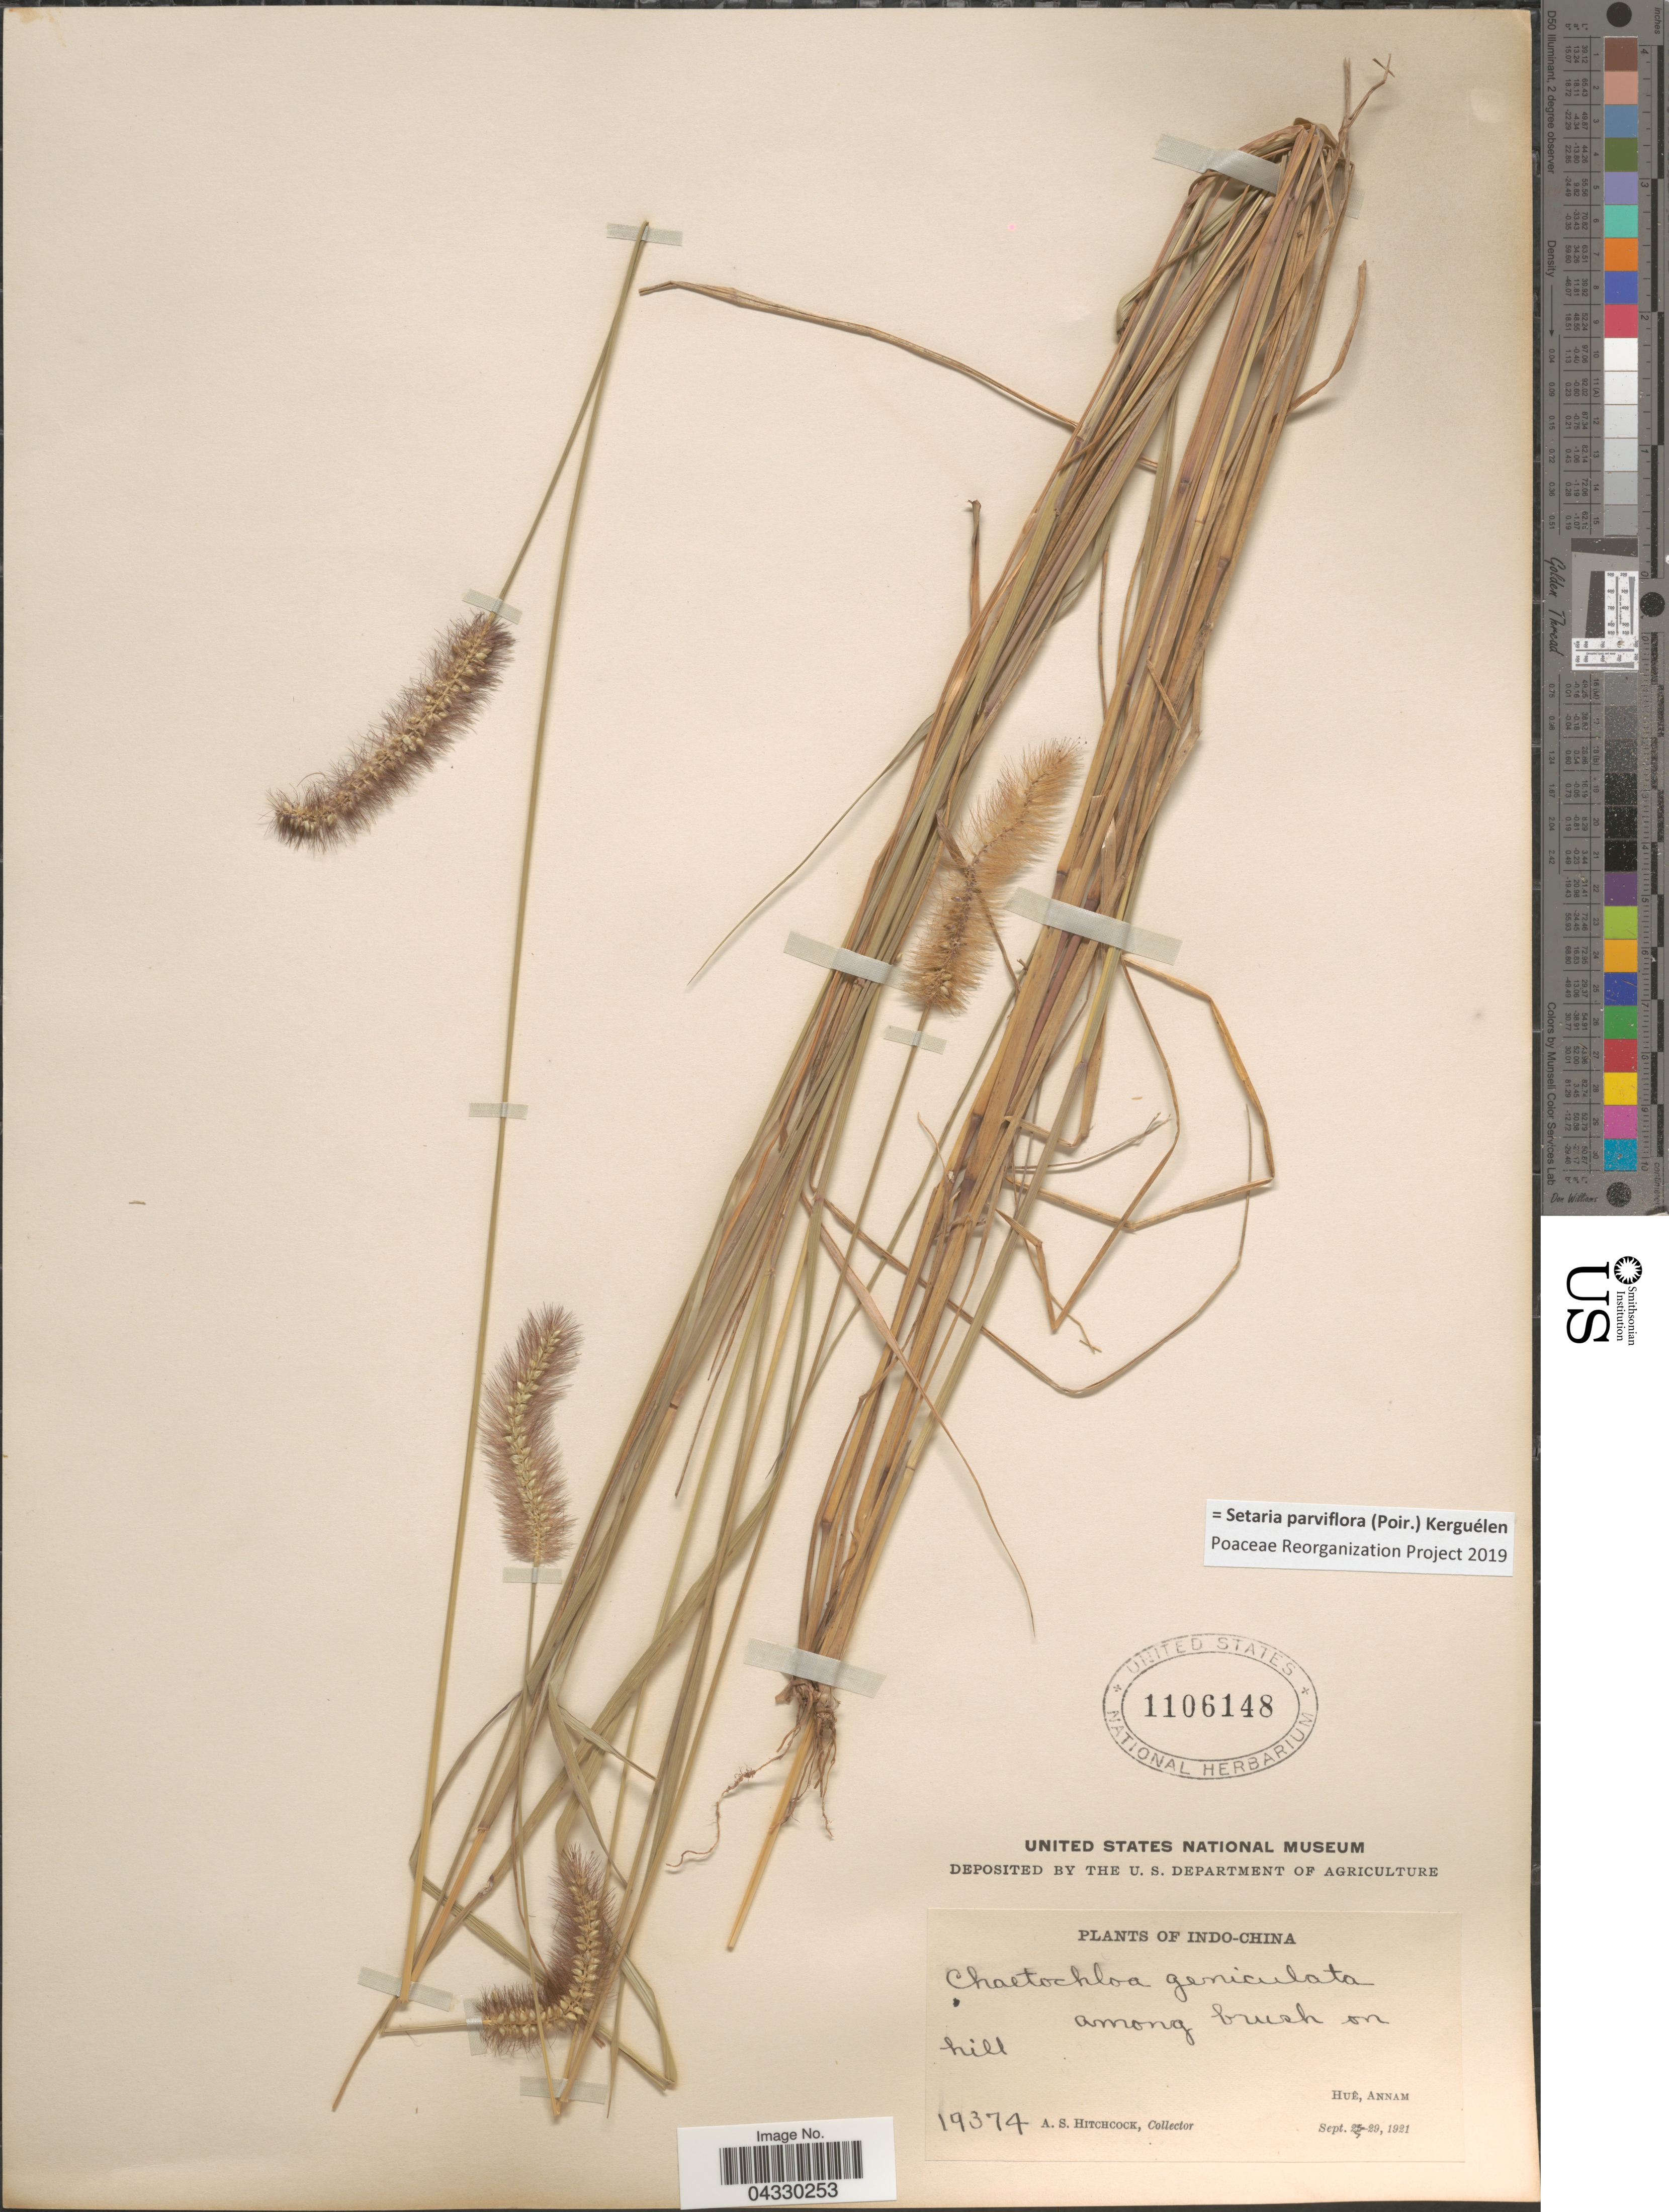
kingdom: Plantae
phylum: Tracheophyta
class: Liliopsida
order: Poales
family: Poaceae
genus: Setaria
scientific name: Setaria parviflora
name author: (Poir.) Kerguélen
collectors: A. S. Hitchcock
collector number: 19374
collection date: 1921-09-29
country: Vietnam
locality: Indo-China. Among brush on hill. Hué, Annam.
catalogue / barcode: US 1106148